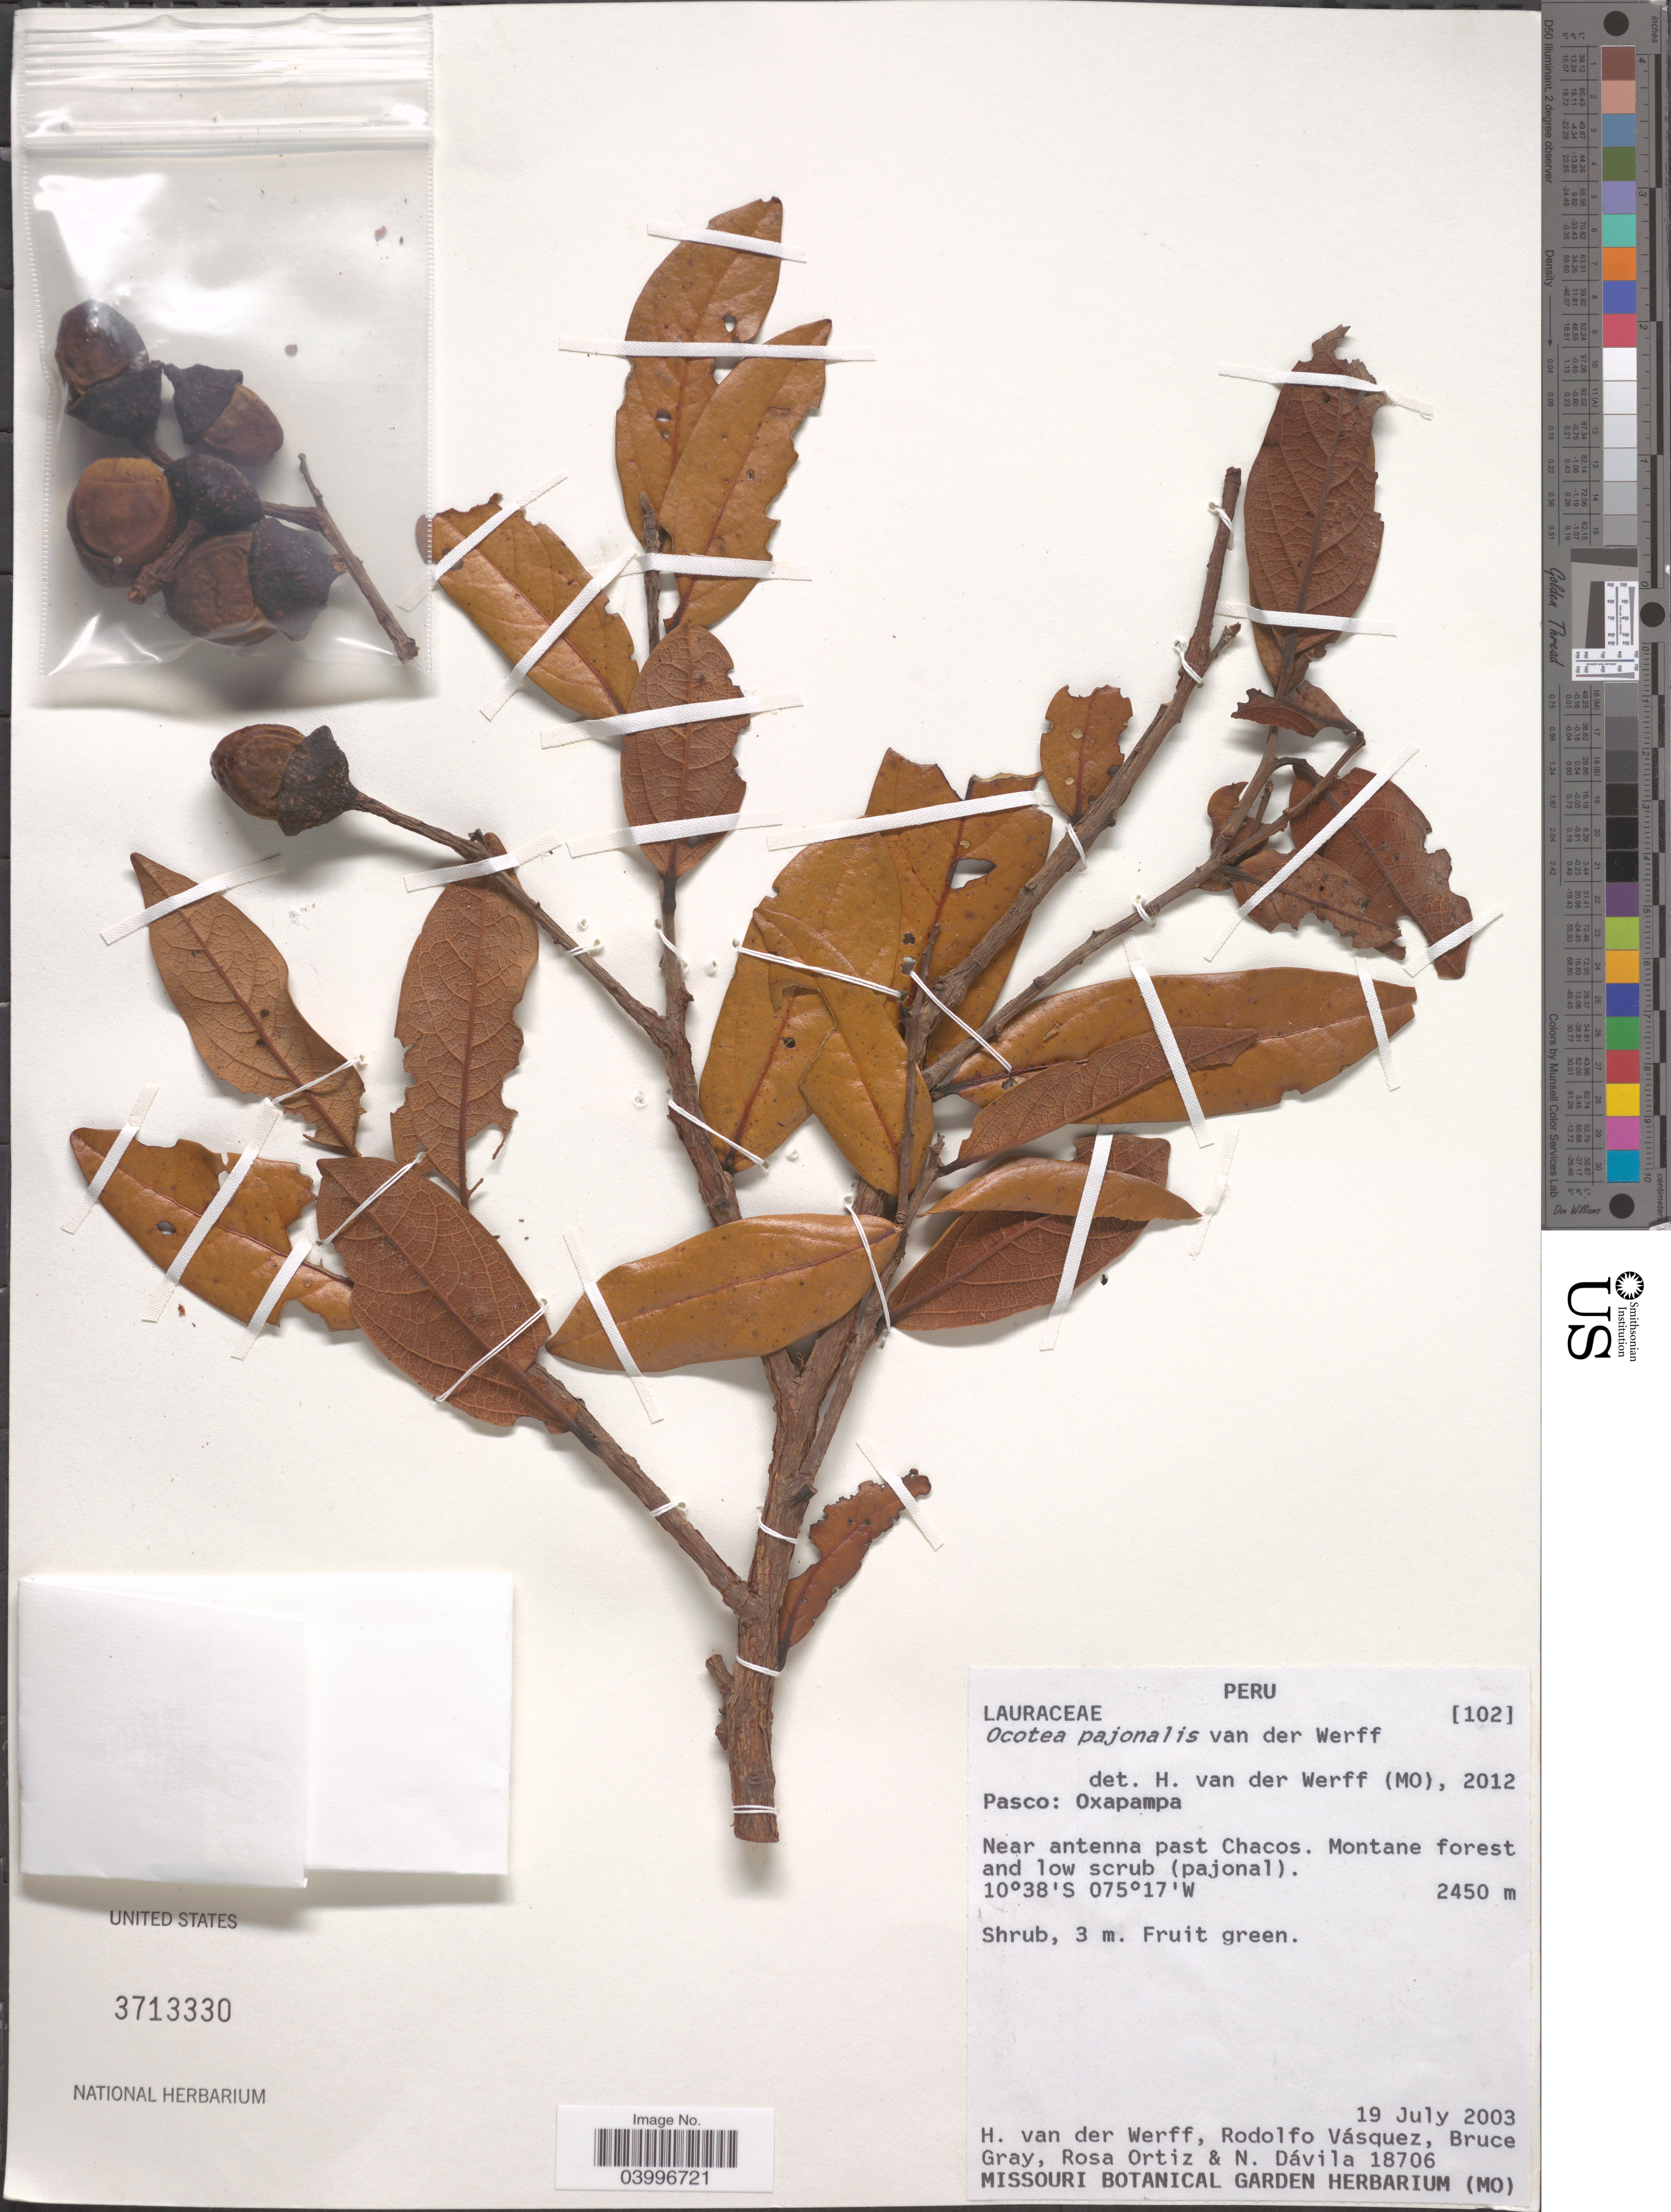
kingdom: Plantae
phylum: Tracheophyta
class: Magnoliopsida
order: Laurales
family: Lauraceae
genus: Ocotea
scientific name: Ocotea pajonalis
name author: van der Werff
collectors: H. van der Werff, R. Vásquez, B. Gray, R. Ortiz & N. Dávila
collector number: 18706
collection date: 2003-07-19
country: Peru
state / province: Pasco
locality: Oxapampa. Near antenna past Chacos.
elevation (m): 2450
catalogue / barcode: US 3713330